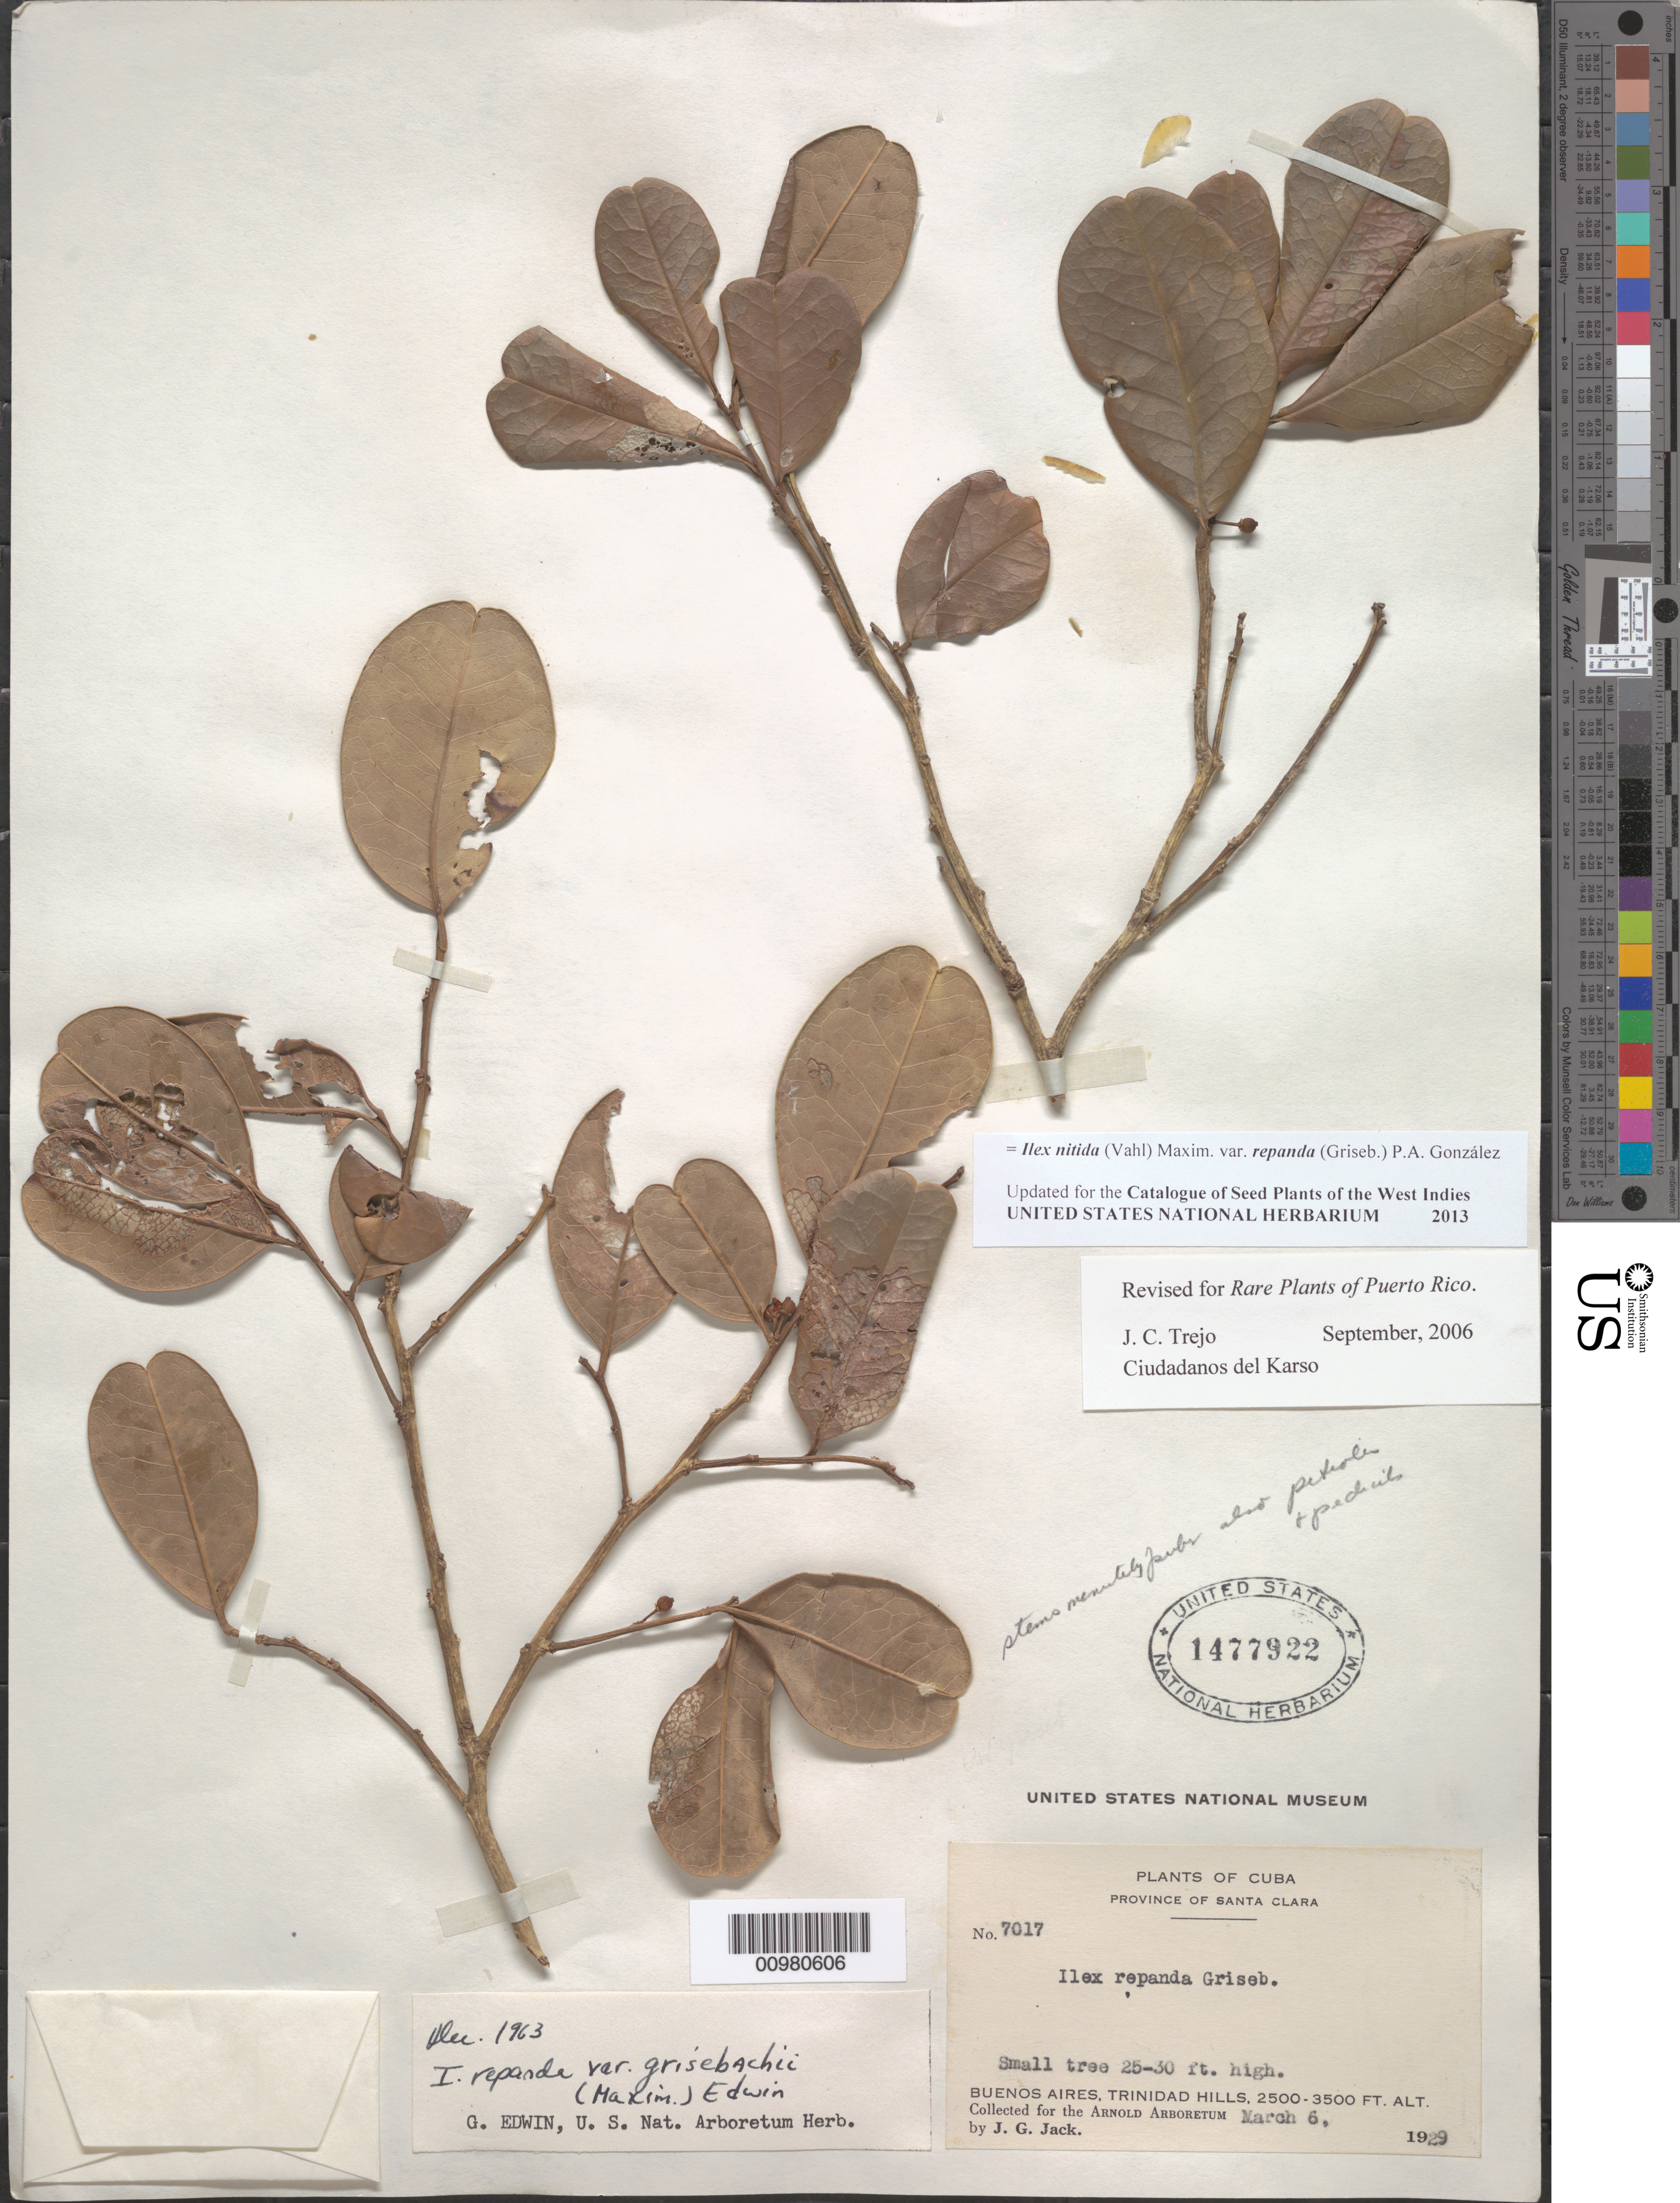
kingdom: Plantae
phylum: Tracheophyta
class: Magnoliopsida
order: Aquifoliales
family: Aquifoliaceae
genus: Ilex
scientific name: Ilex nitida var. repanda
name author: (Griseb.) P. A. González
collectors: J. G. Jack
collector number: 7017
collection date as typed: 06 Mar 1929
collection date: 1929-03-06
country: Cuba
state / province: Santa Clara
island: Cuba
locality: Buenos Aires, Trinidad Hills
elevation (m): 762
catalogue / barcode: US 1477922